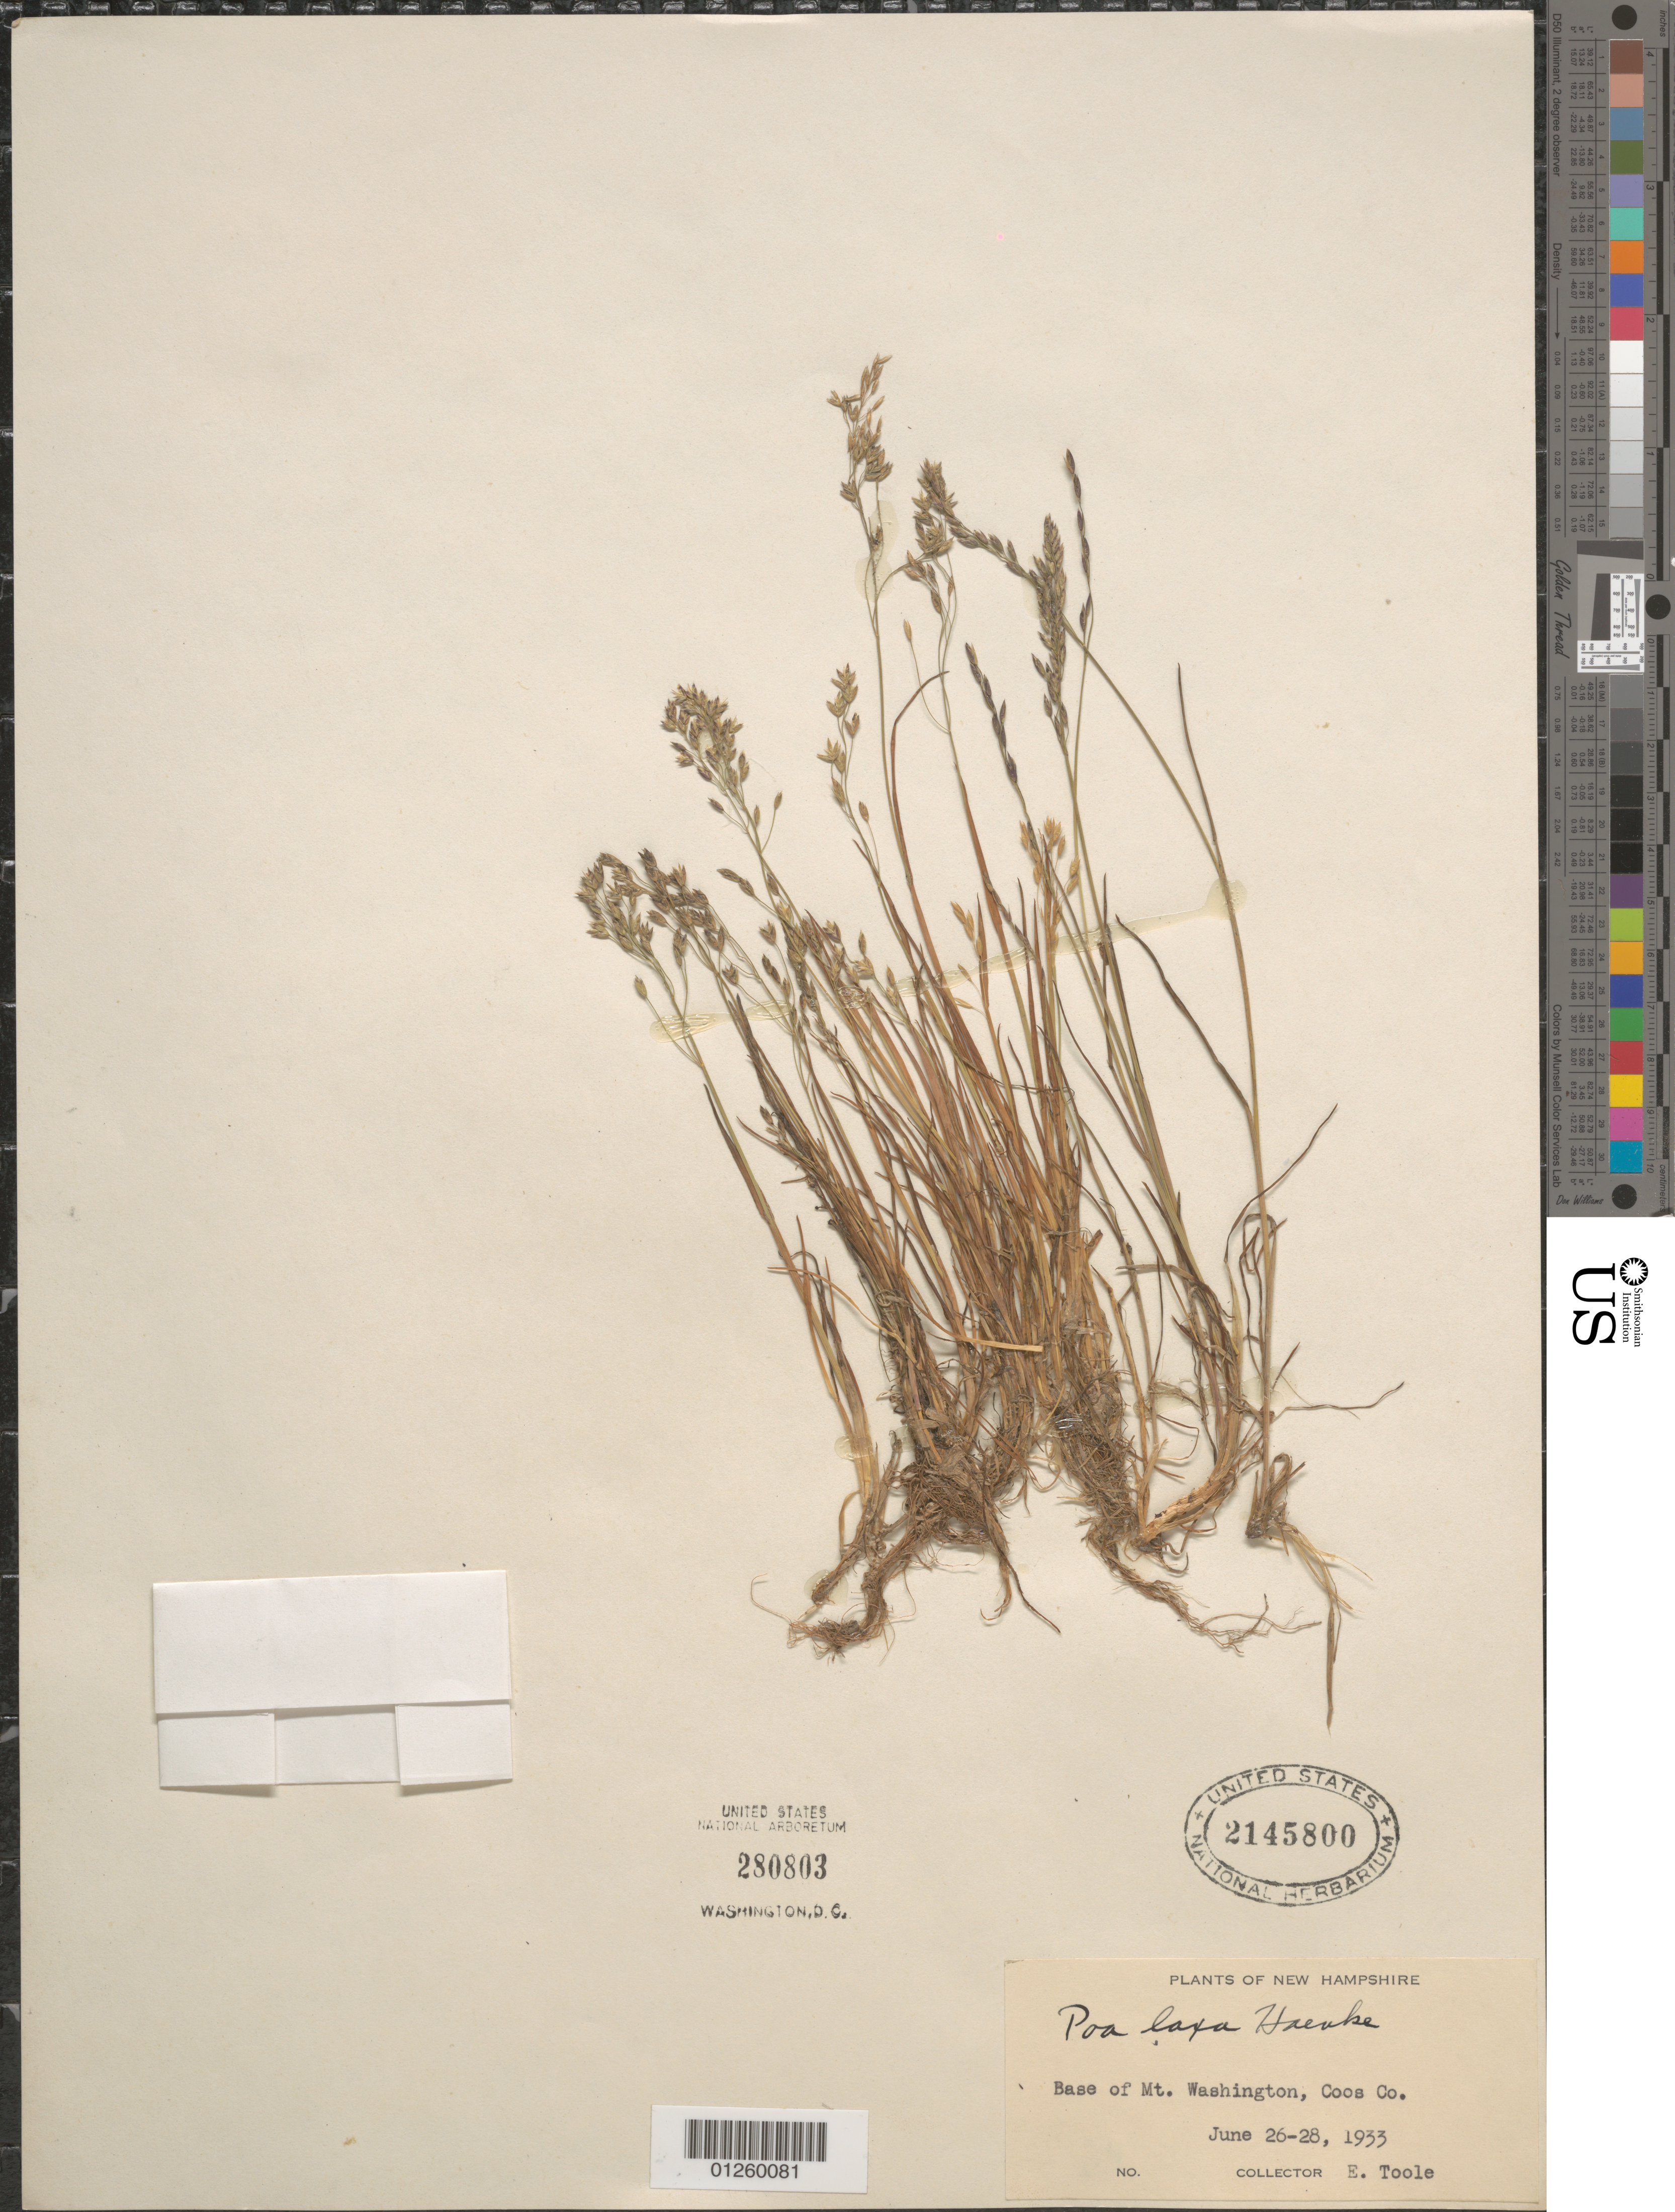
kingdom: Plantae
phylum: Tracheophyta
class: Liliopsida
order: Poales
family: Poaceae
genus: Poa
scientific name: Poa flexuosa Sm. subsp. fernaldiana (Nannf.) Á. Löve & D. Löve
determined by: Soreng, Robert J., Research Associate (BOT), Smithsonian Institution - National Museum of Natural History (UNITED STATES)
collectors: E. Toole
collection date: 1933-06-26/1933-06-28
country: United States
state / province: New Hampshire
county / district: Coos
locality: Base of Mt. Washington,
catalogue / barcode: US 2145800